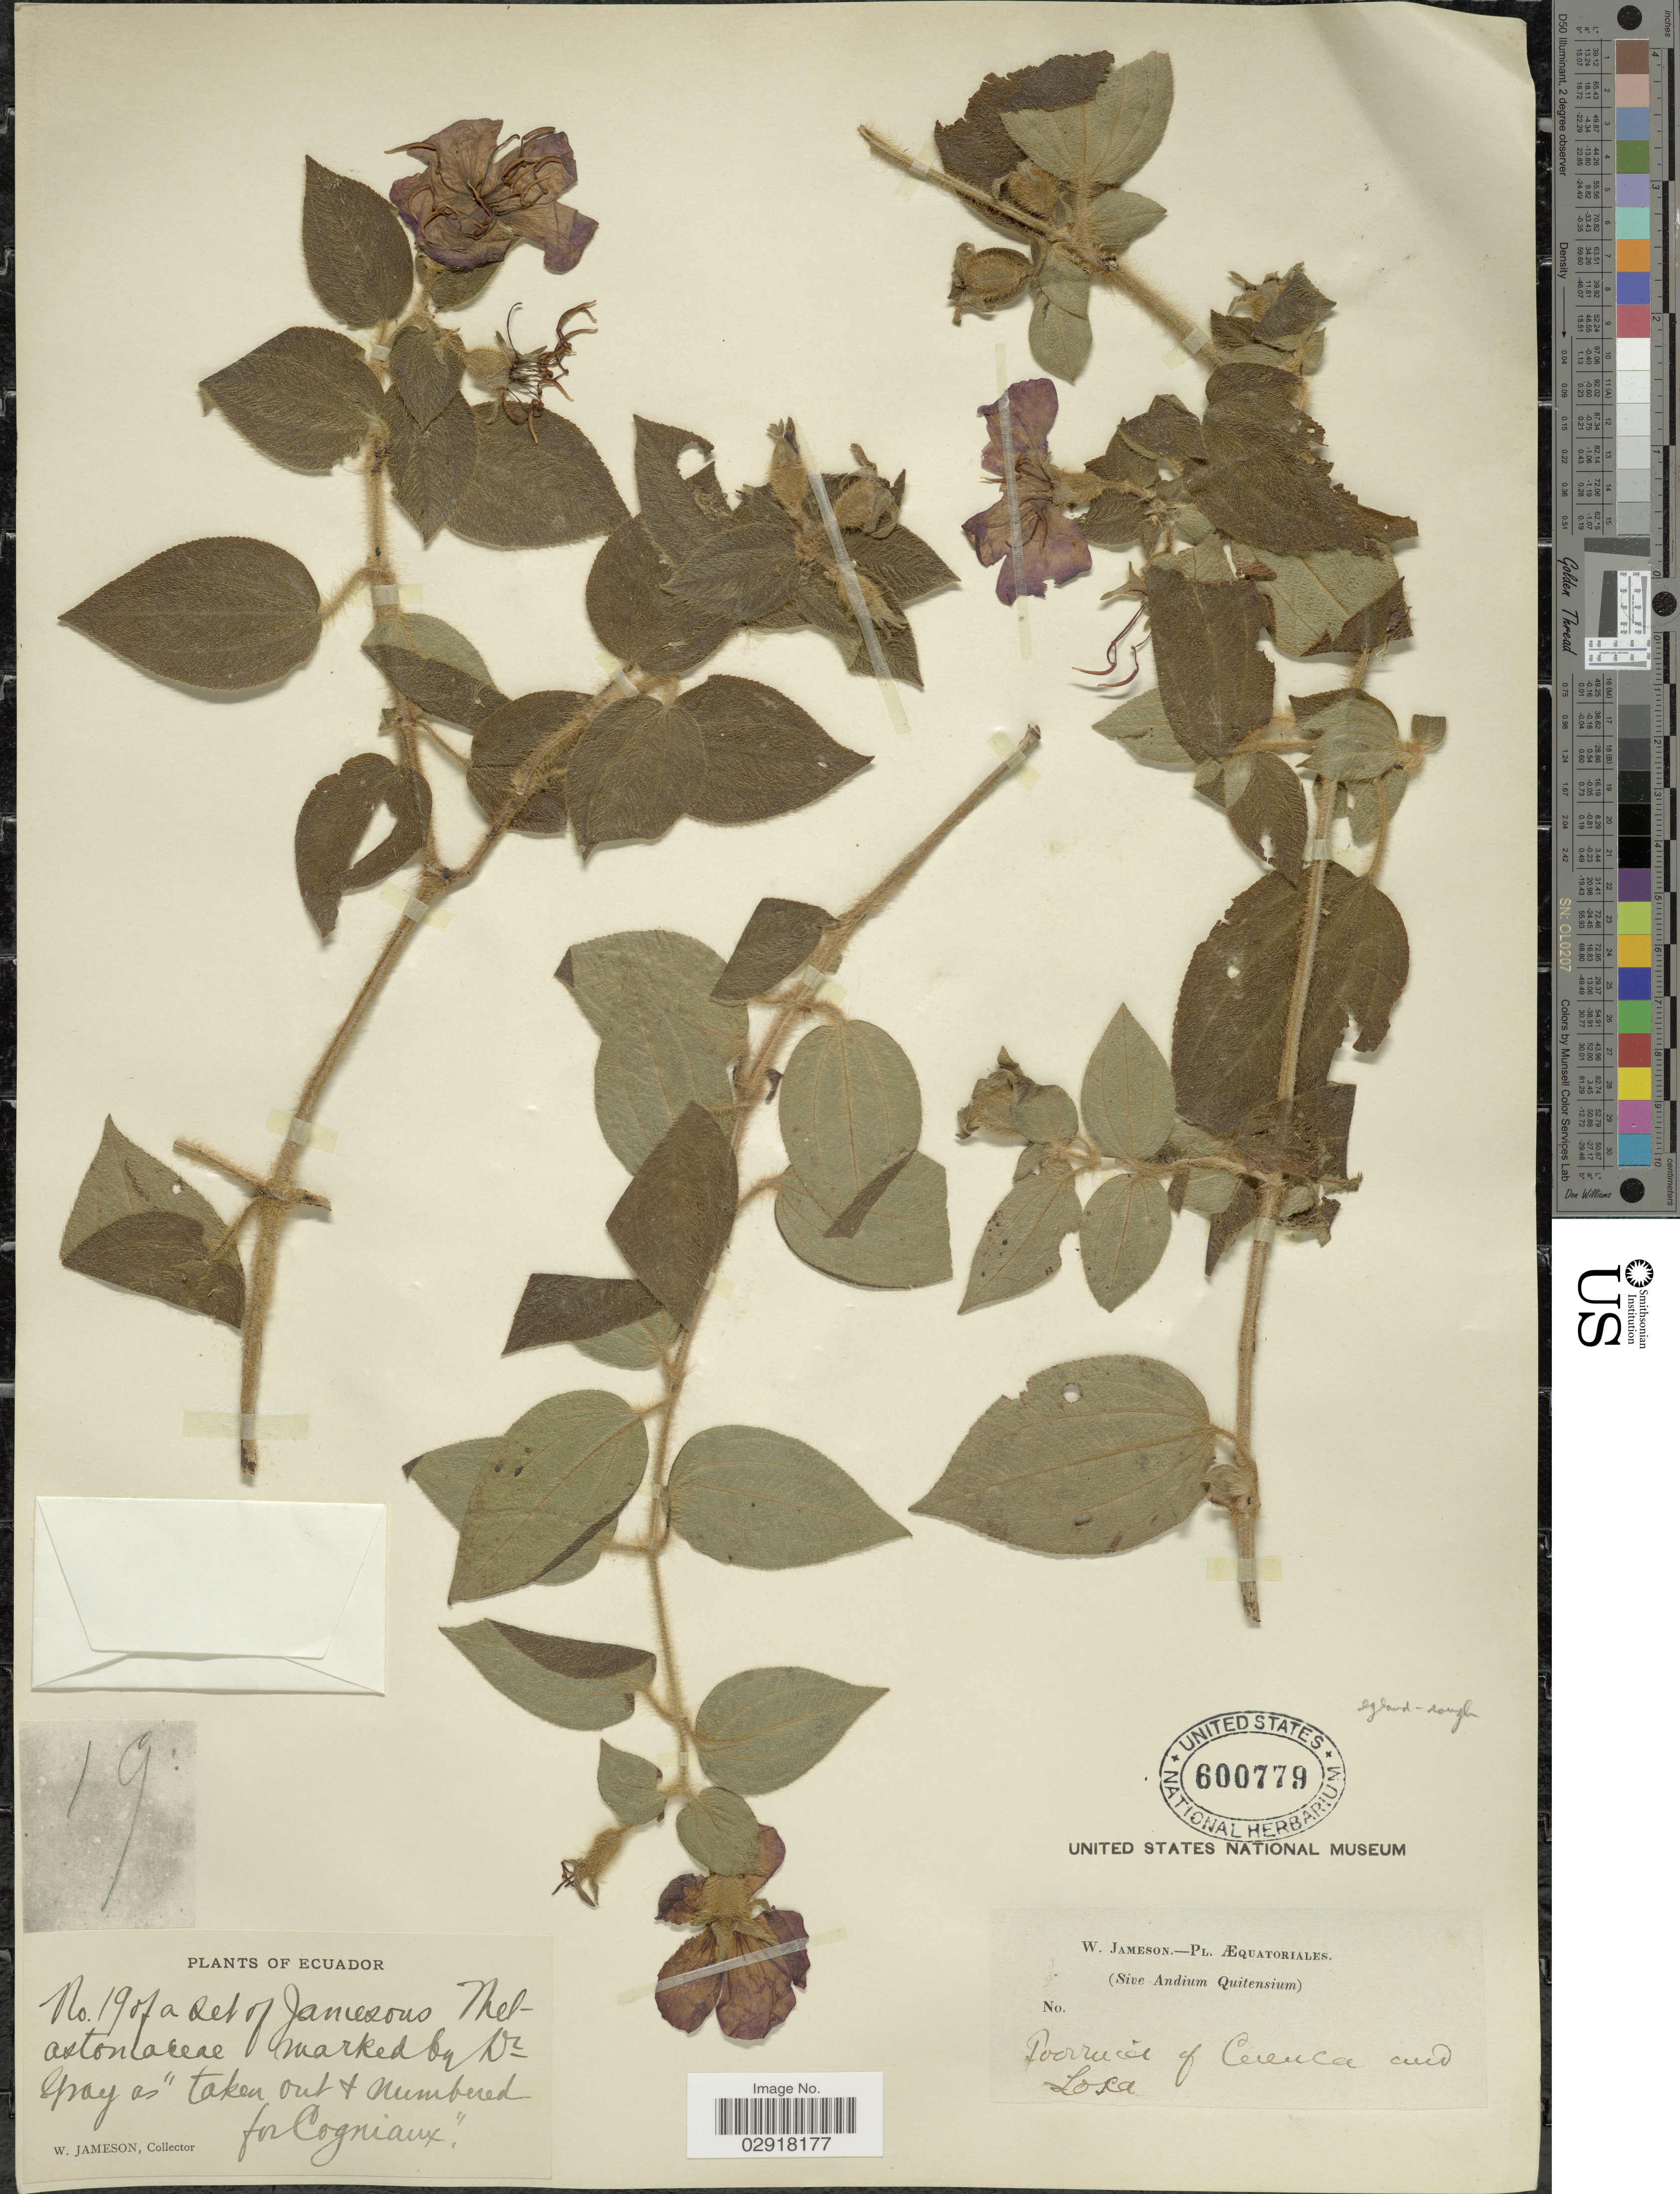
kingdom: Plantae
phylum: Tracheophyta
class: Magnoliopsida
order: Myrtales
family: Melastomataceae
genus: Chaetogastra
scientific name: Chaetogastra sp.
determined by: Strong, Mark T., (BOT), Smithsonian Institution - National Museum of Natural History (UNITED STATES)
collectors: W. Jameson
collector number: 19?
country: Ecuador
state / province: Loja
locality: Pooruces of Cuenca and Loja.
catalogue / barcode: US 600779